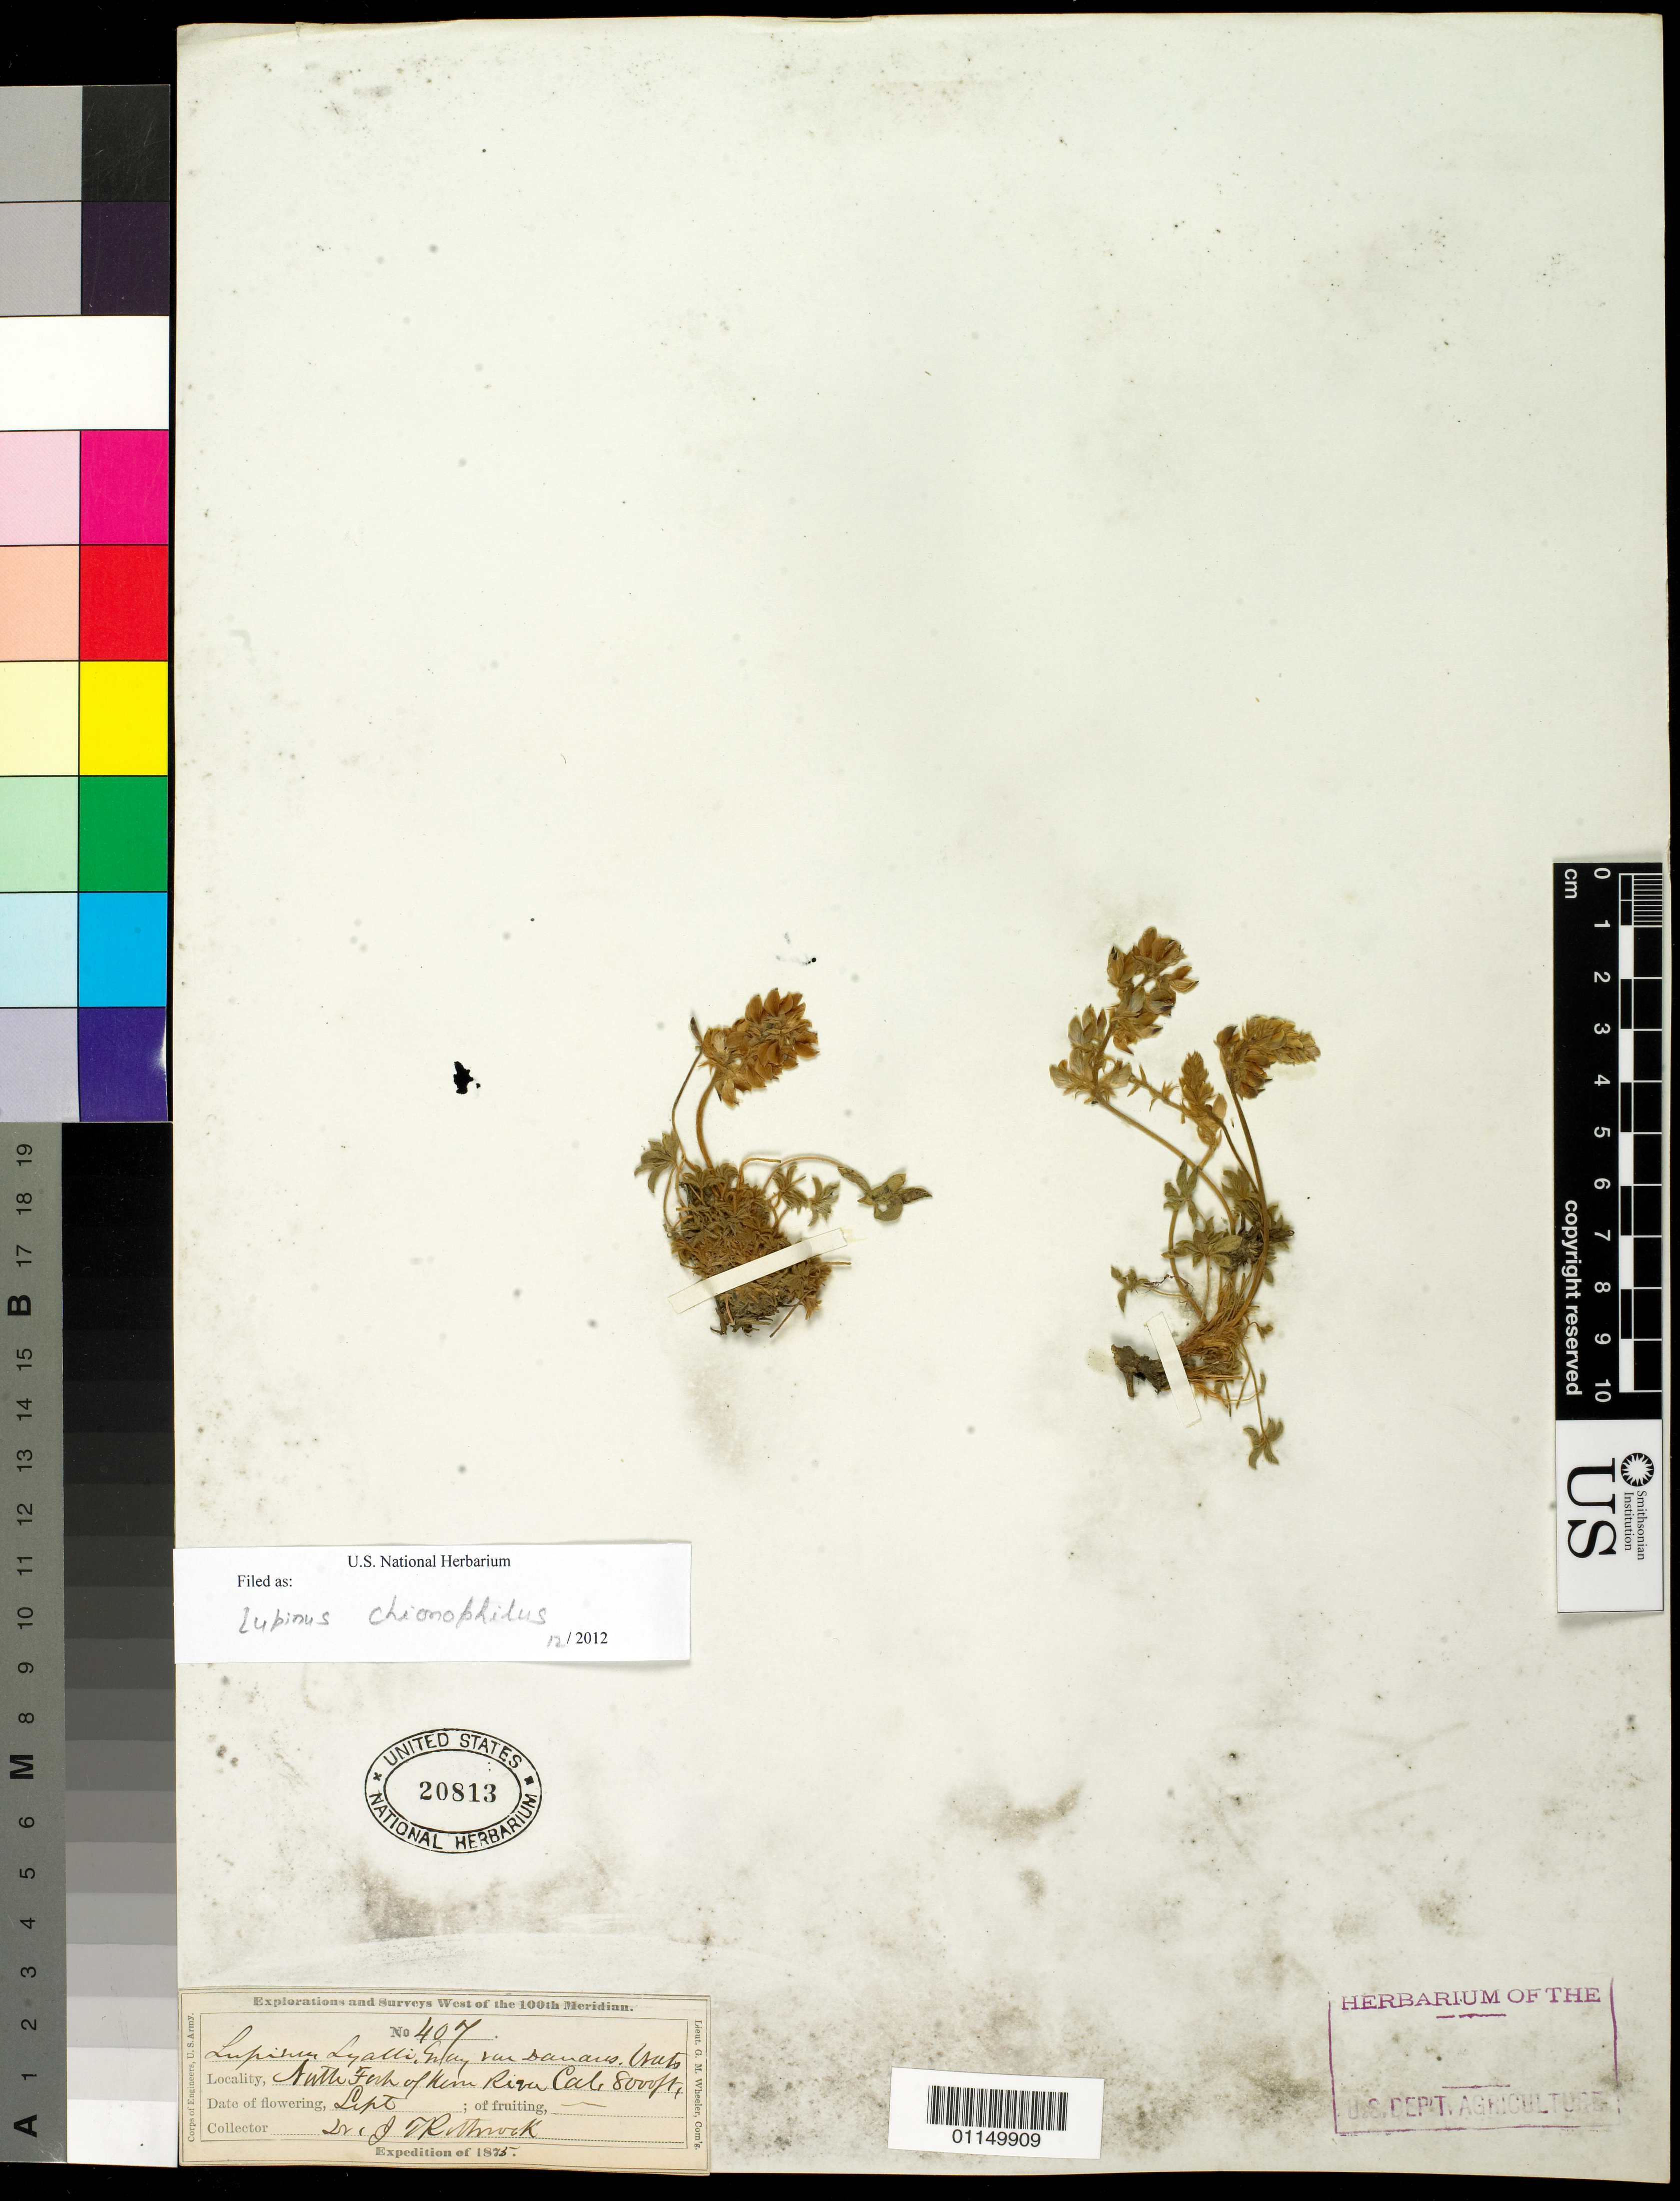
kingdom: Plantae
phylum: Tracheophyta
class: Magnoliopsida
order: Fabales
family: Fabaceae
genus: Lupinus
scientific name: Lupinus sellulus var. lobbii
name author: (A. Gray ex S. Watson) B.J. Cox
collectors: J. T. Rothrock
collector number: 407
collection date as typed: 1875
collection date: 1875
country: United States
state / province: California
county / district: Kern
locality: North Fork of Kern River.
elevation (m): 2438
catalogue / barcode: US 20813